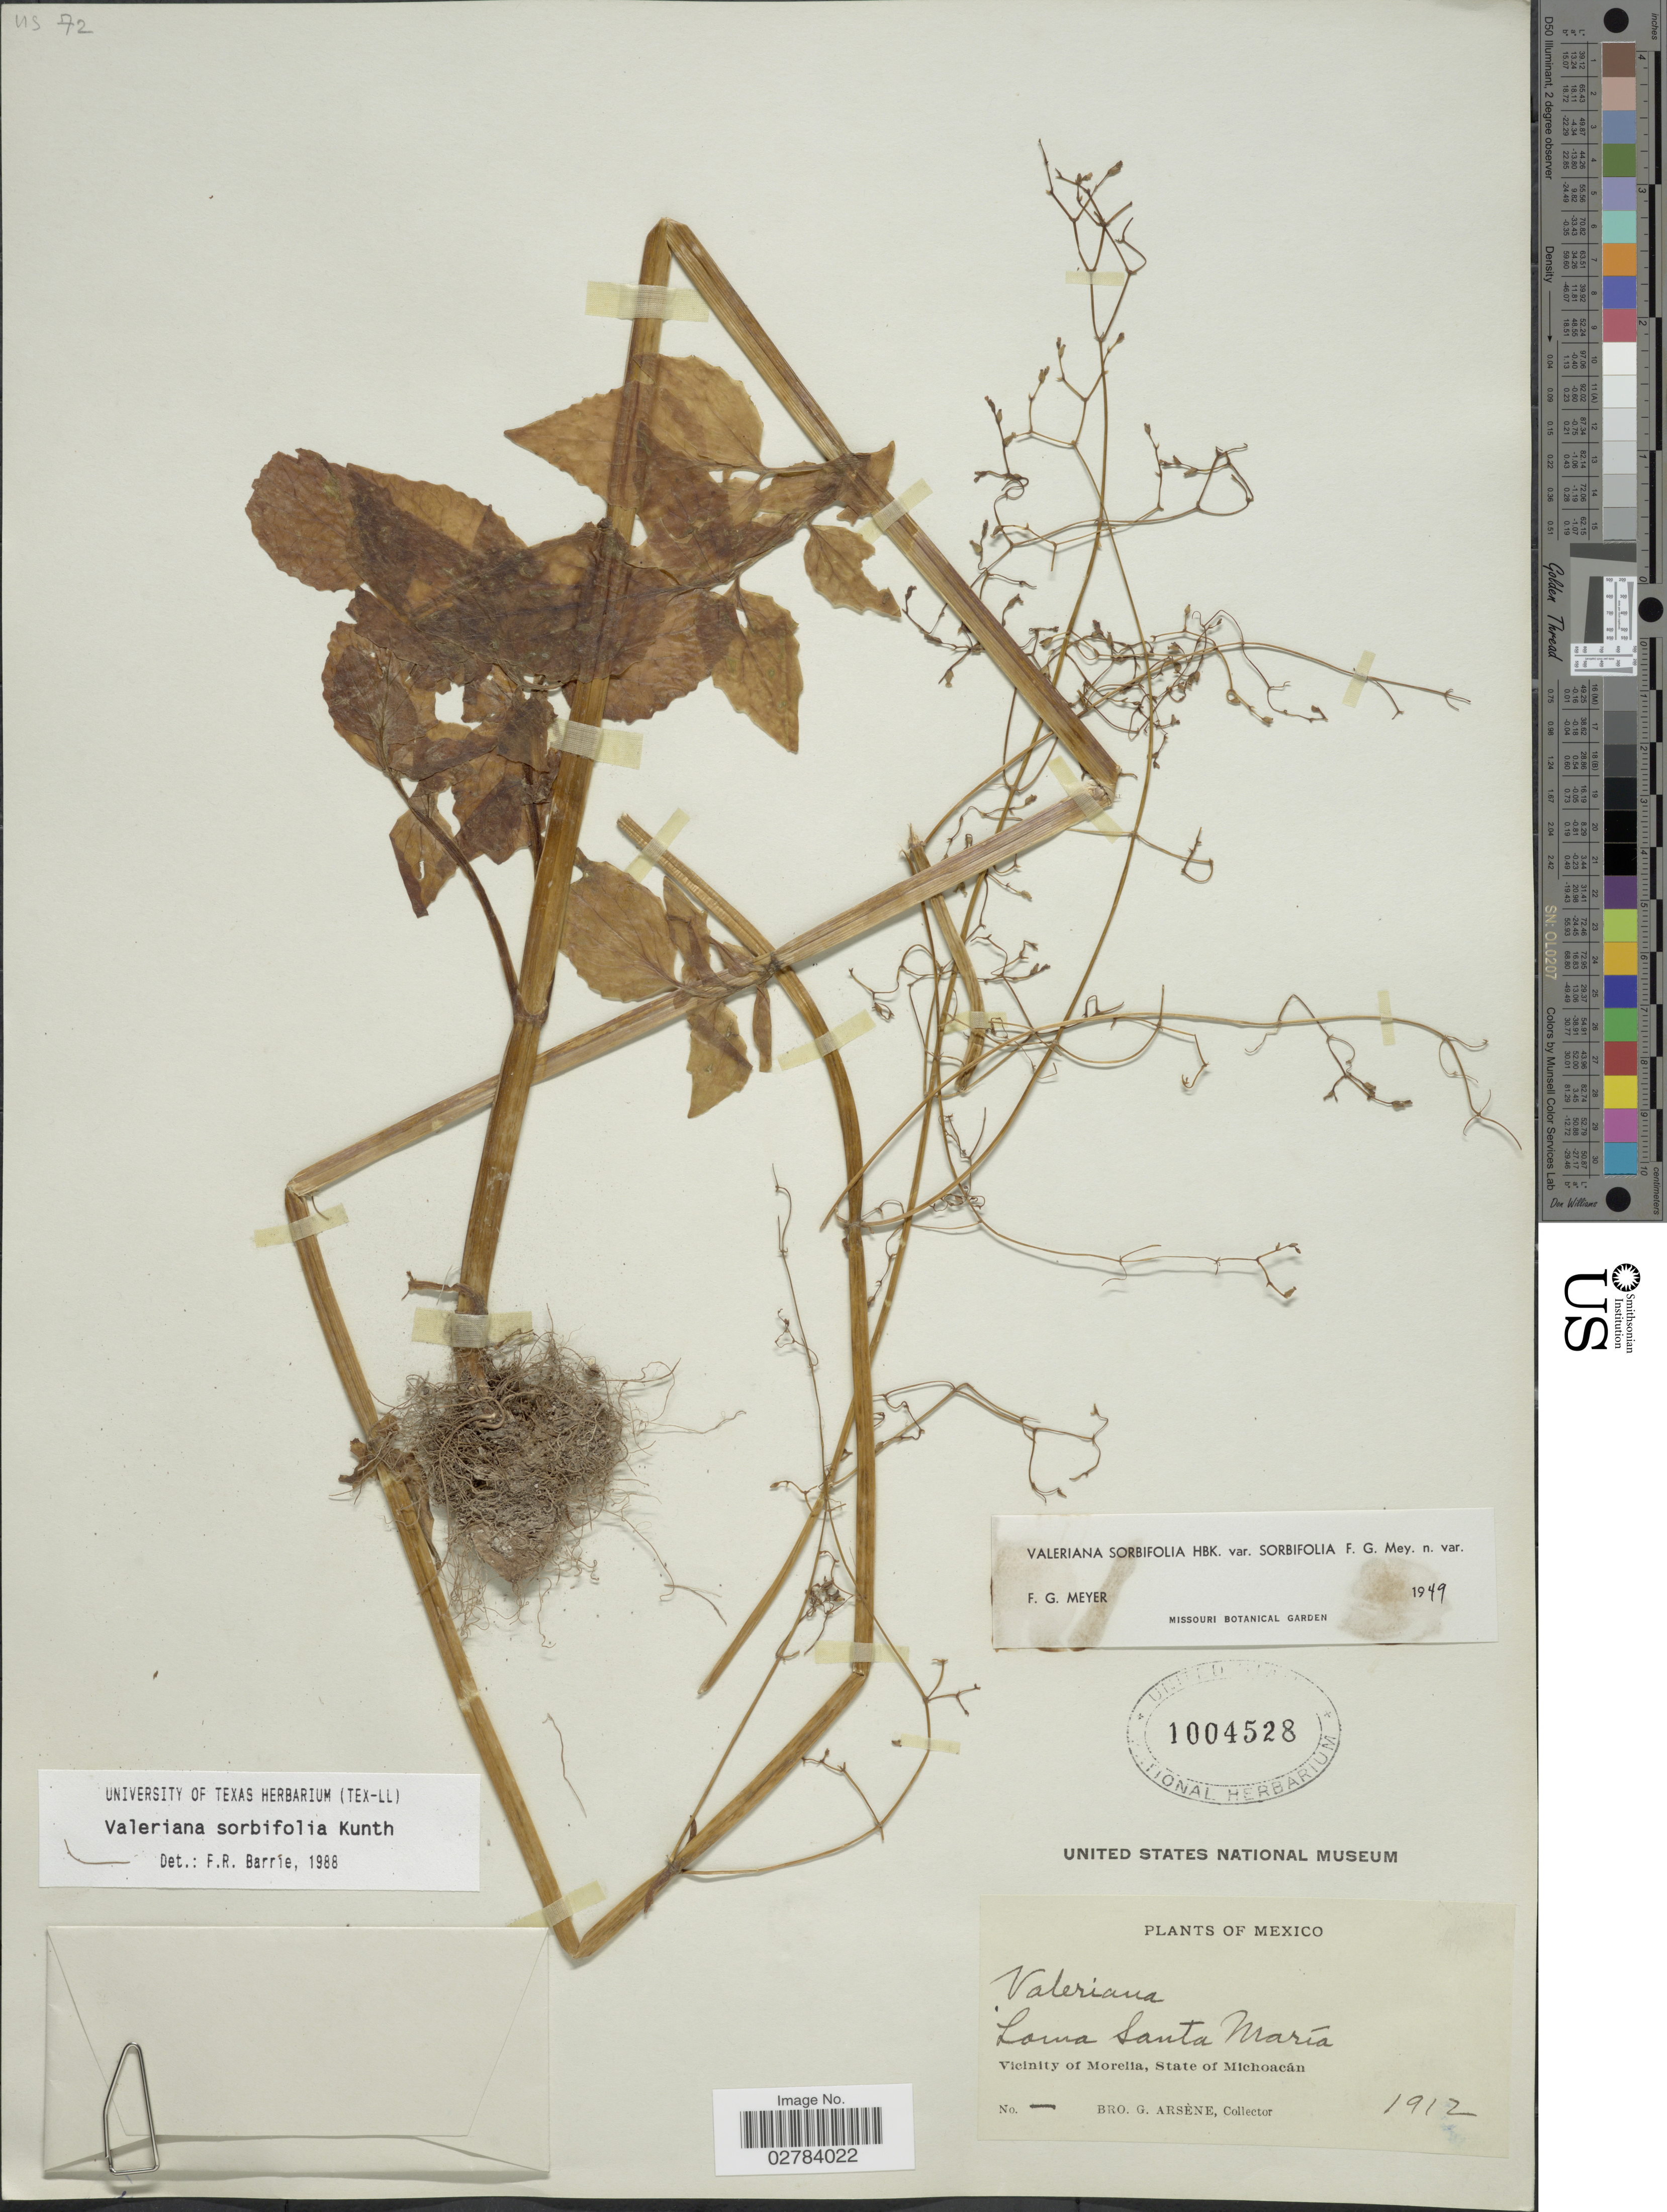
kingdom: Plantae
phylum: Tracheophyta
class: Magnoliopsida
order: Dipsacales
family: Caprifoliaceae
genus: Valeriana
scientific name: Valeriana sorbifolia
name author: Kunth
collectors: Bro. G. Arsène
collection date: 1912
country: Mexico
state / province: Michoacán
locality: Loma Santa María, Vicinity of Morelia.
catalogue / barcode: US 1004528